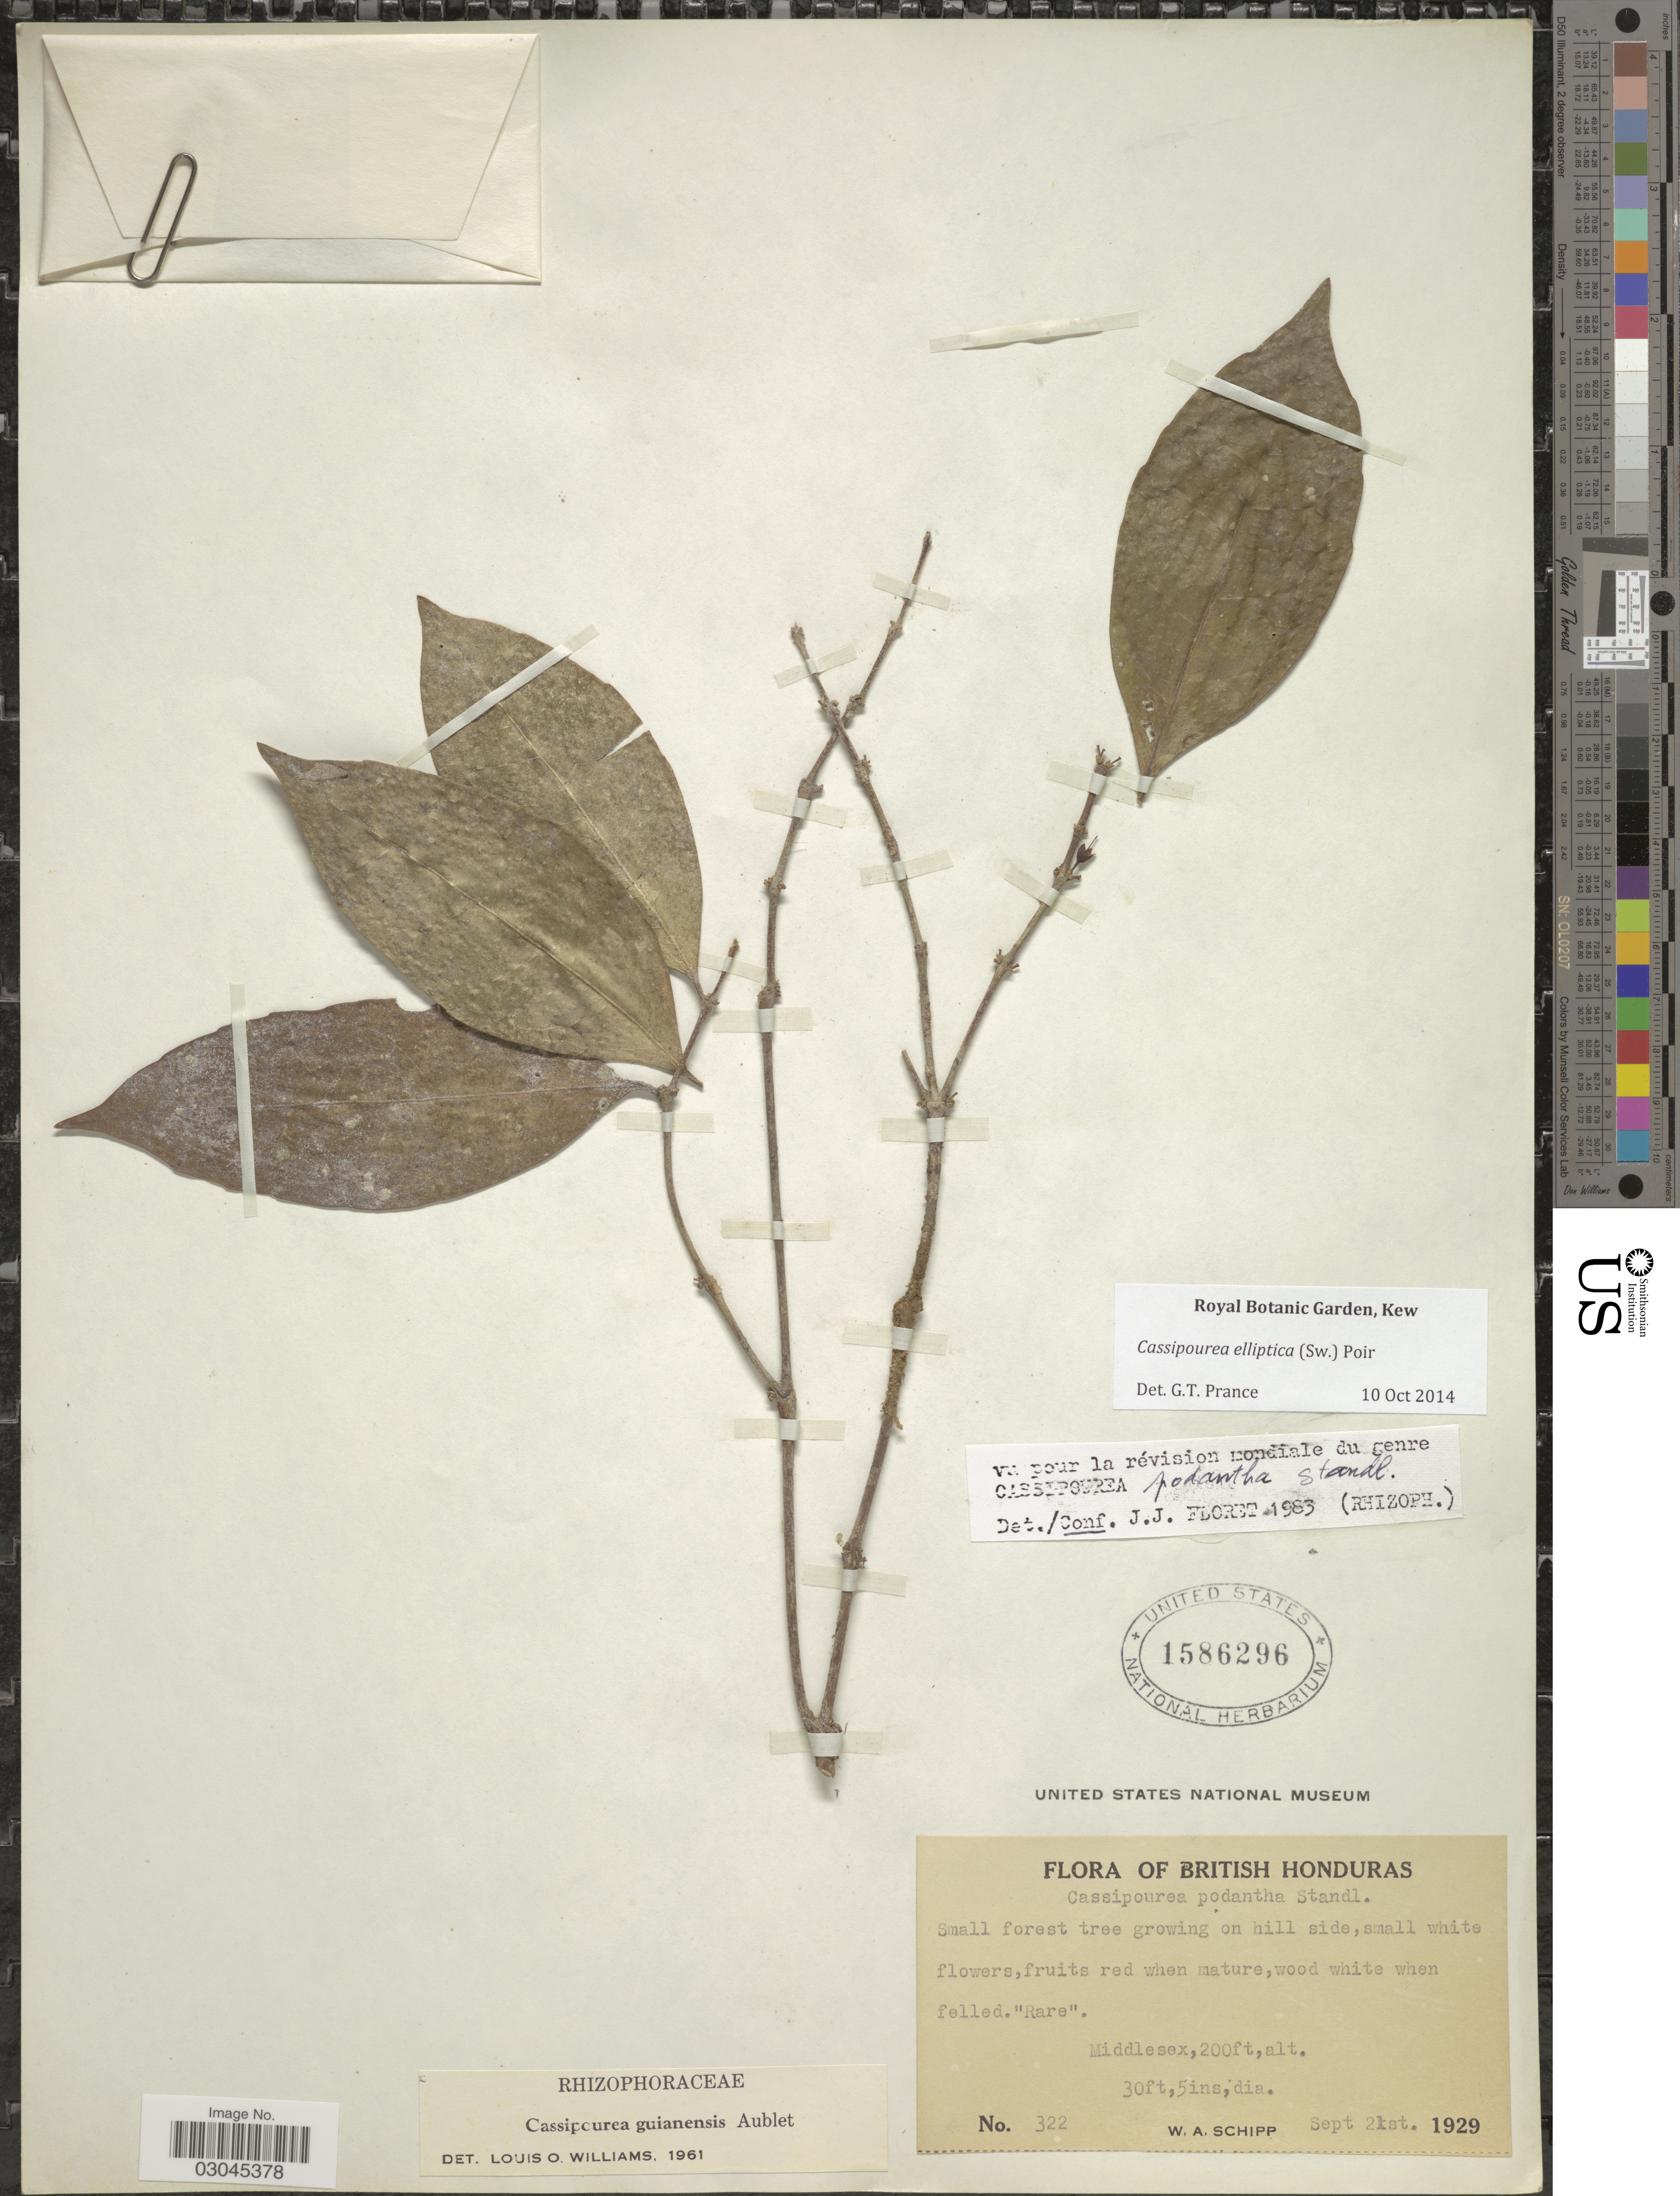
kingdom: Plantae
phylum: Tracheophyta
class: Magnoliopsida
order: Malpighiales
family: Rhizophoraceae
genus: Cassipourea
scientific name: Cassipourea elliptica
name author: (Sw.) Poir.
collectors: W. Schipp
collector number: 322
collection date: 1929-09-21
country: Belize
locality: British Honduras. Middlesex.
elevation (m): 61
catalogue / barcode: US 1586296